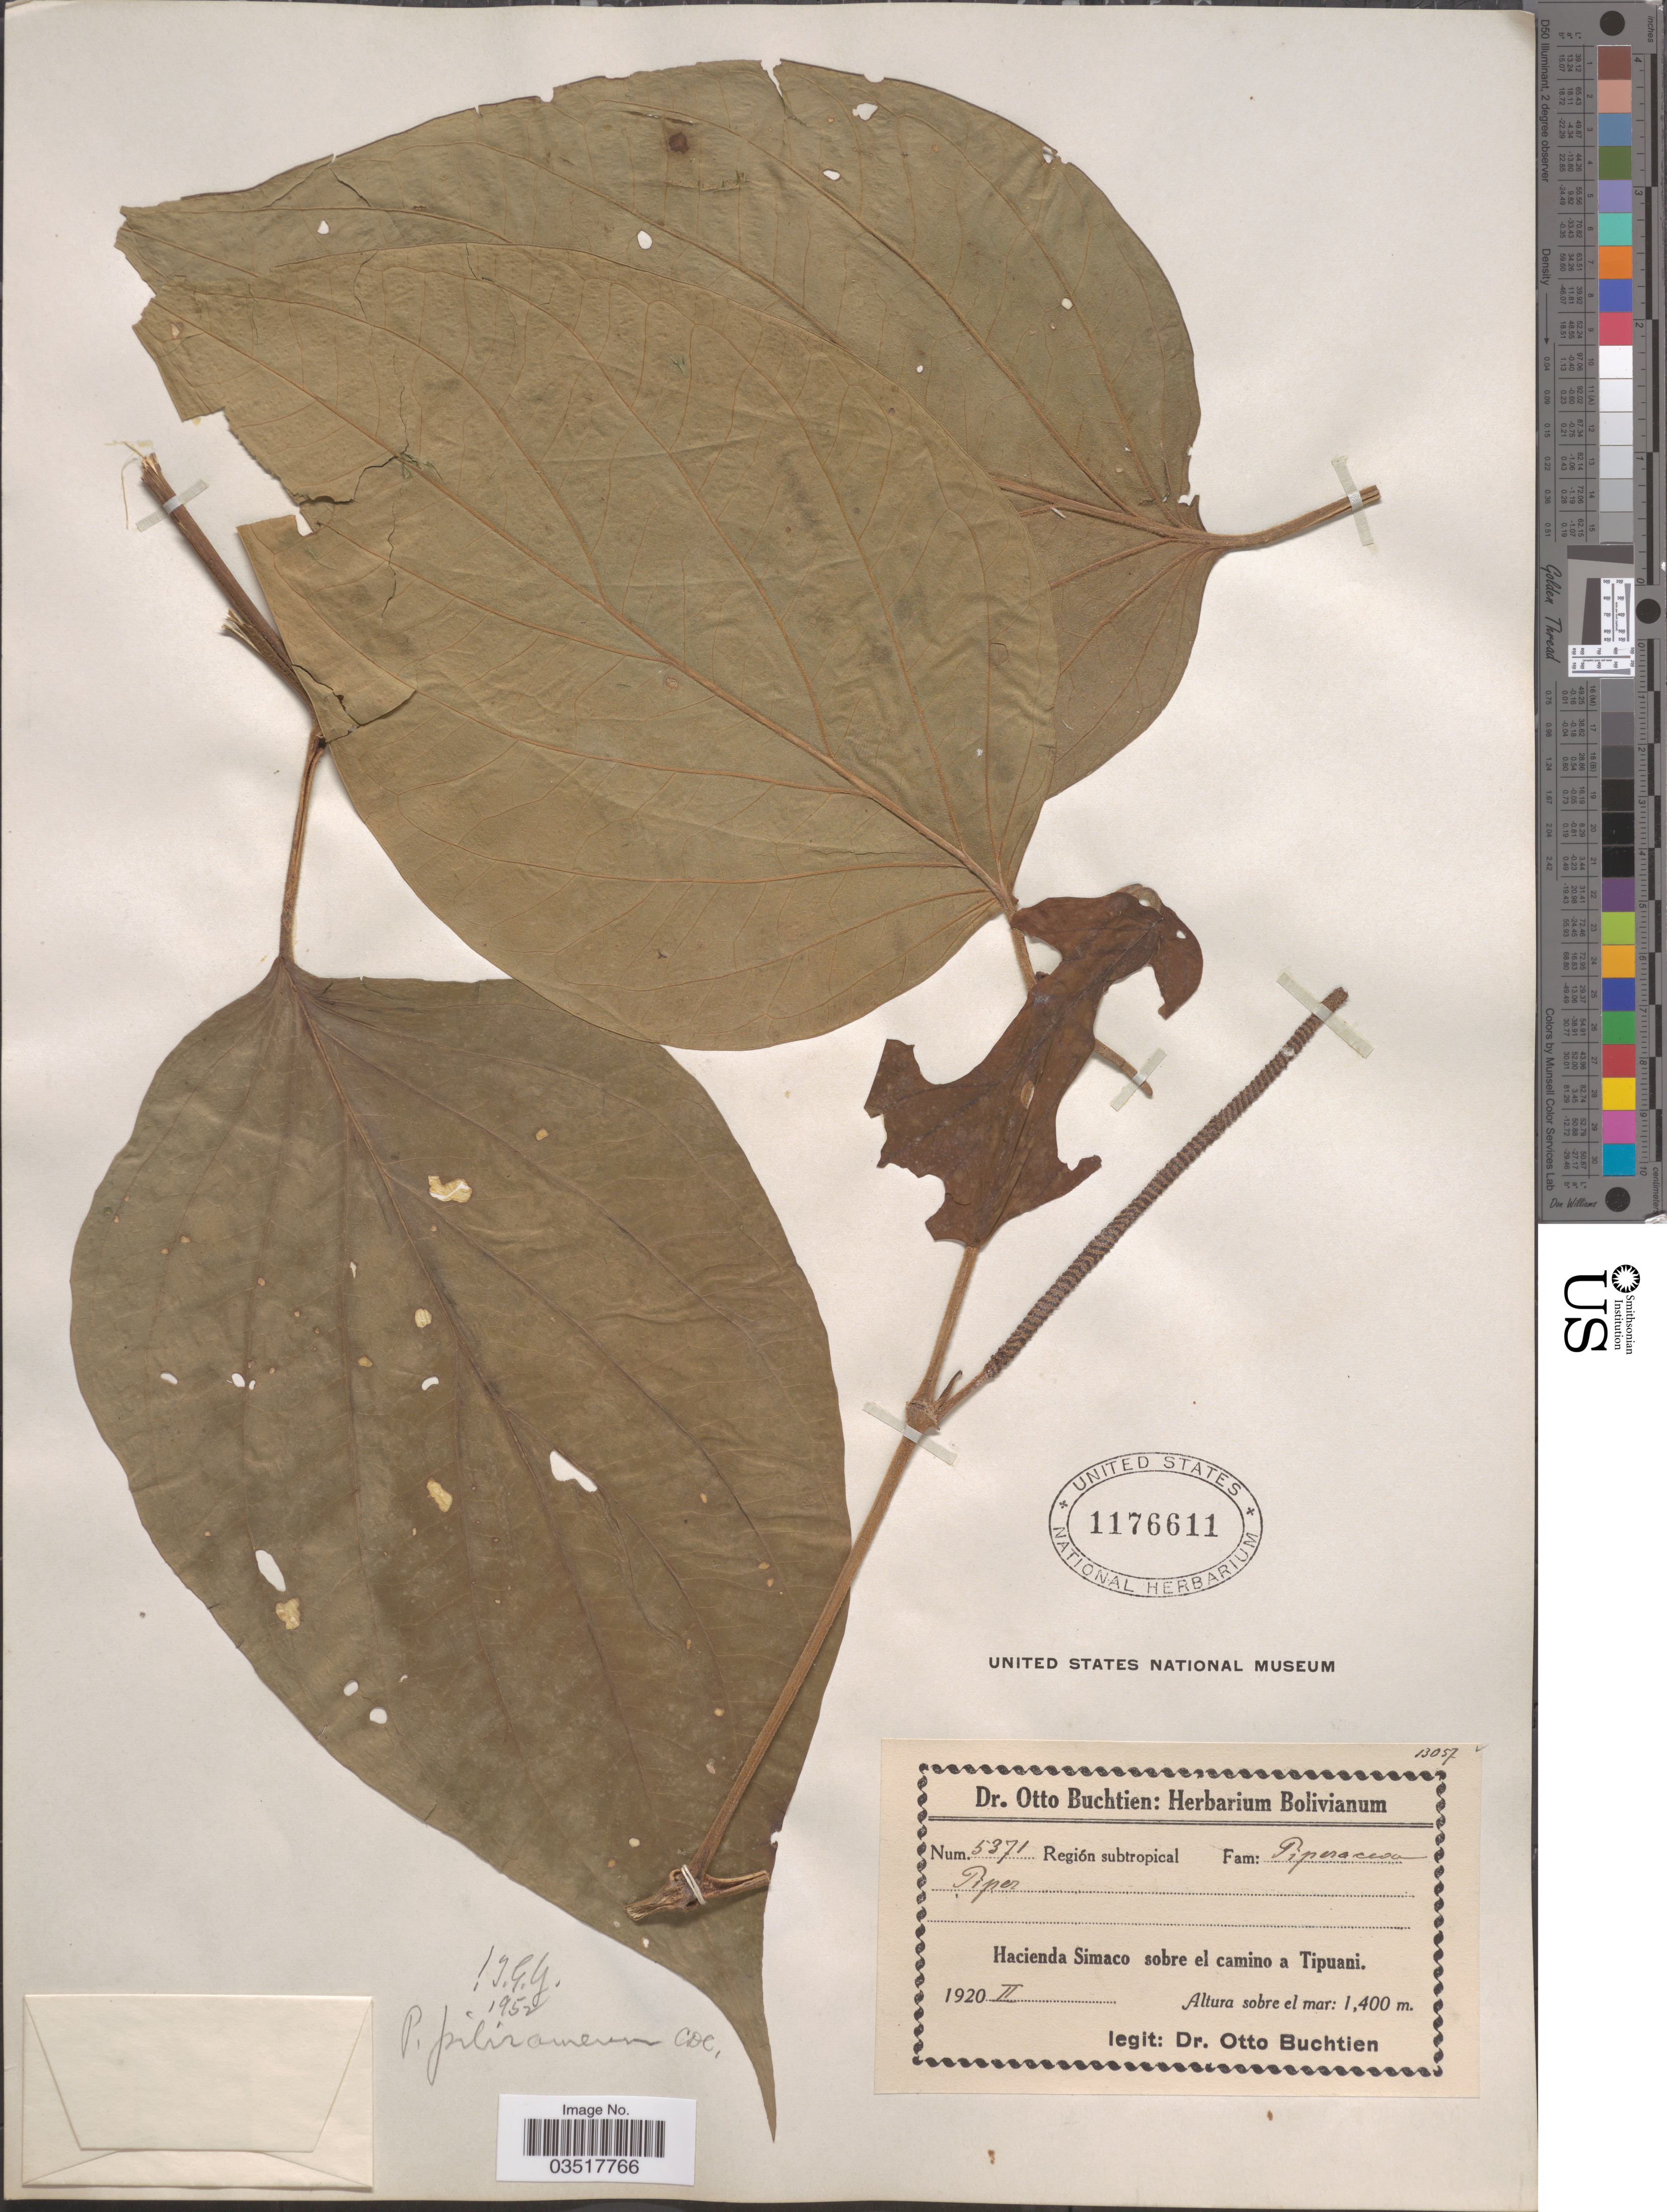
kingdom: Plantae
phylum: Tracheophyta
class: Magnoliopsida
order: Piperales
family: Piperaceae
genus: Piper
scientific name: Piper pilirameum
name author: C. DC.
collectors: O. Buchtien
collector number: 5371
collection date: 1920-02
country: Bolivia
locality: Región subtropical. Hacienda Simaco sobre el camino a Tipuani.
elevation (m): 1400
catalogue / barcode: US 1176611